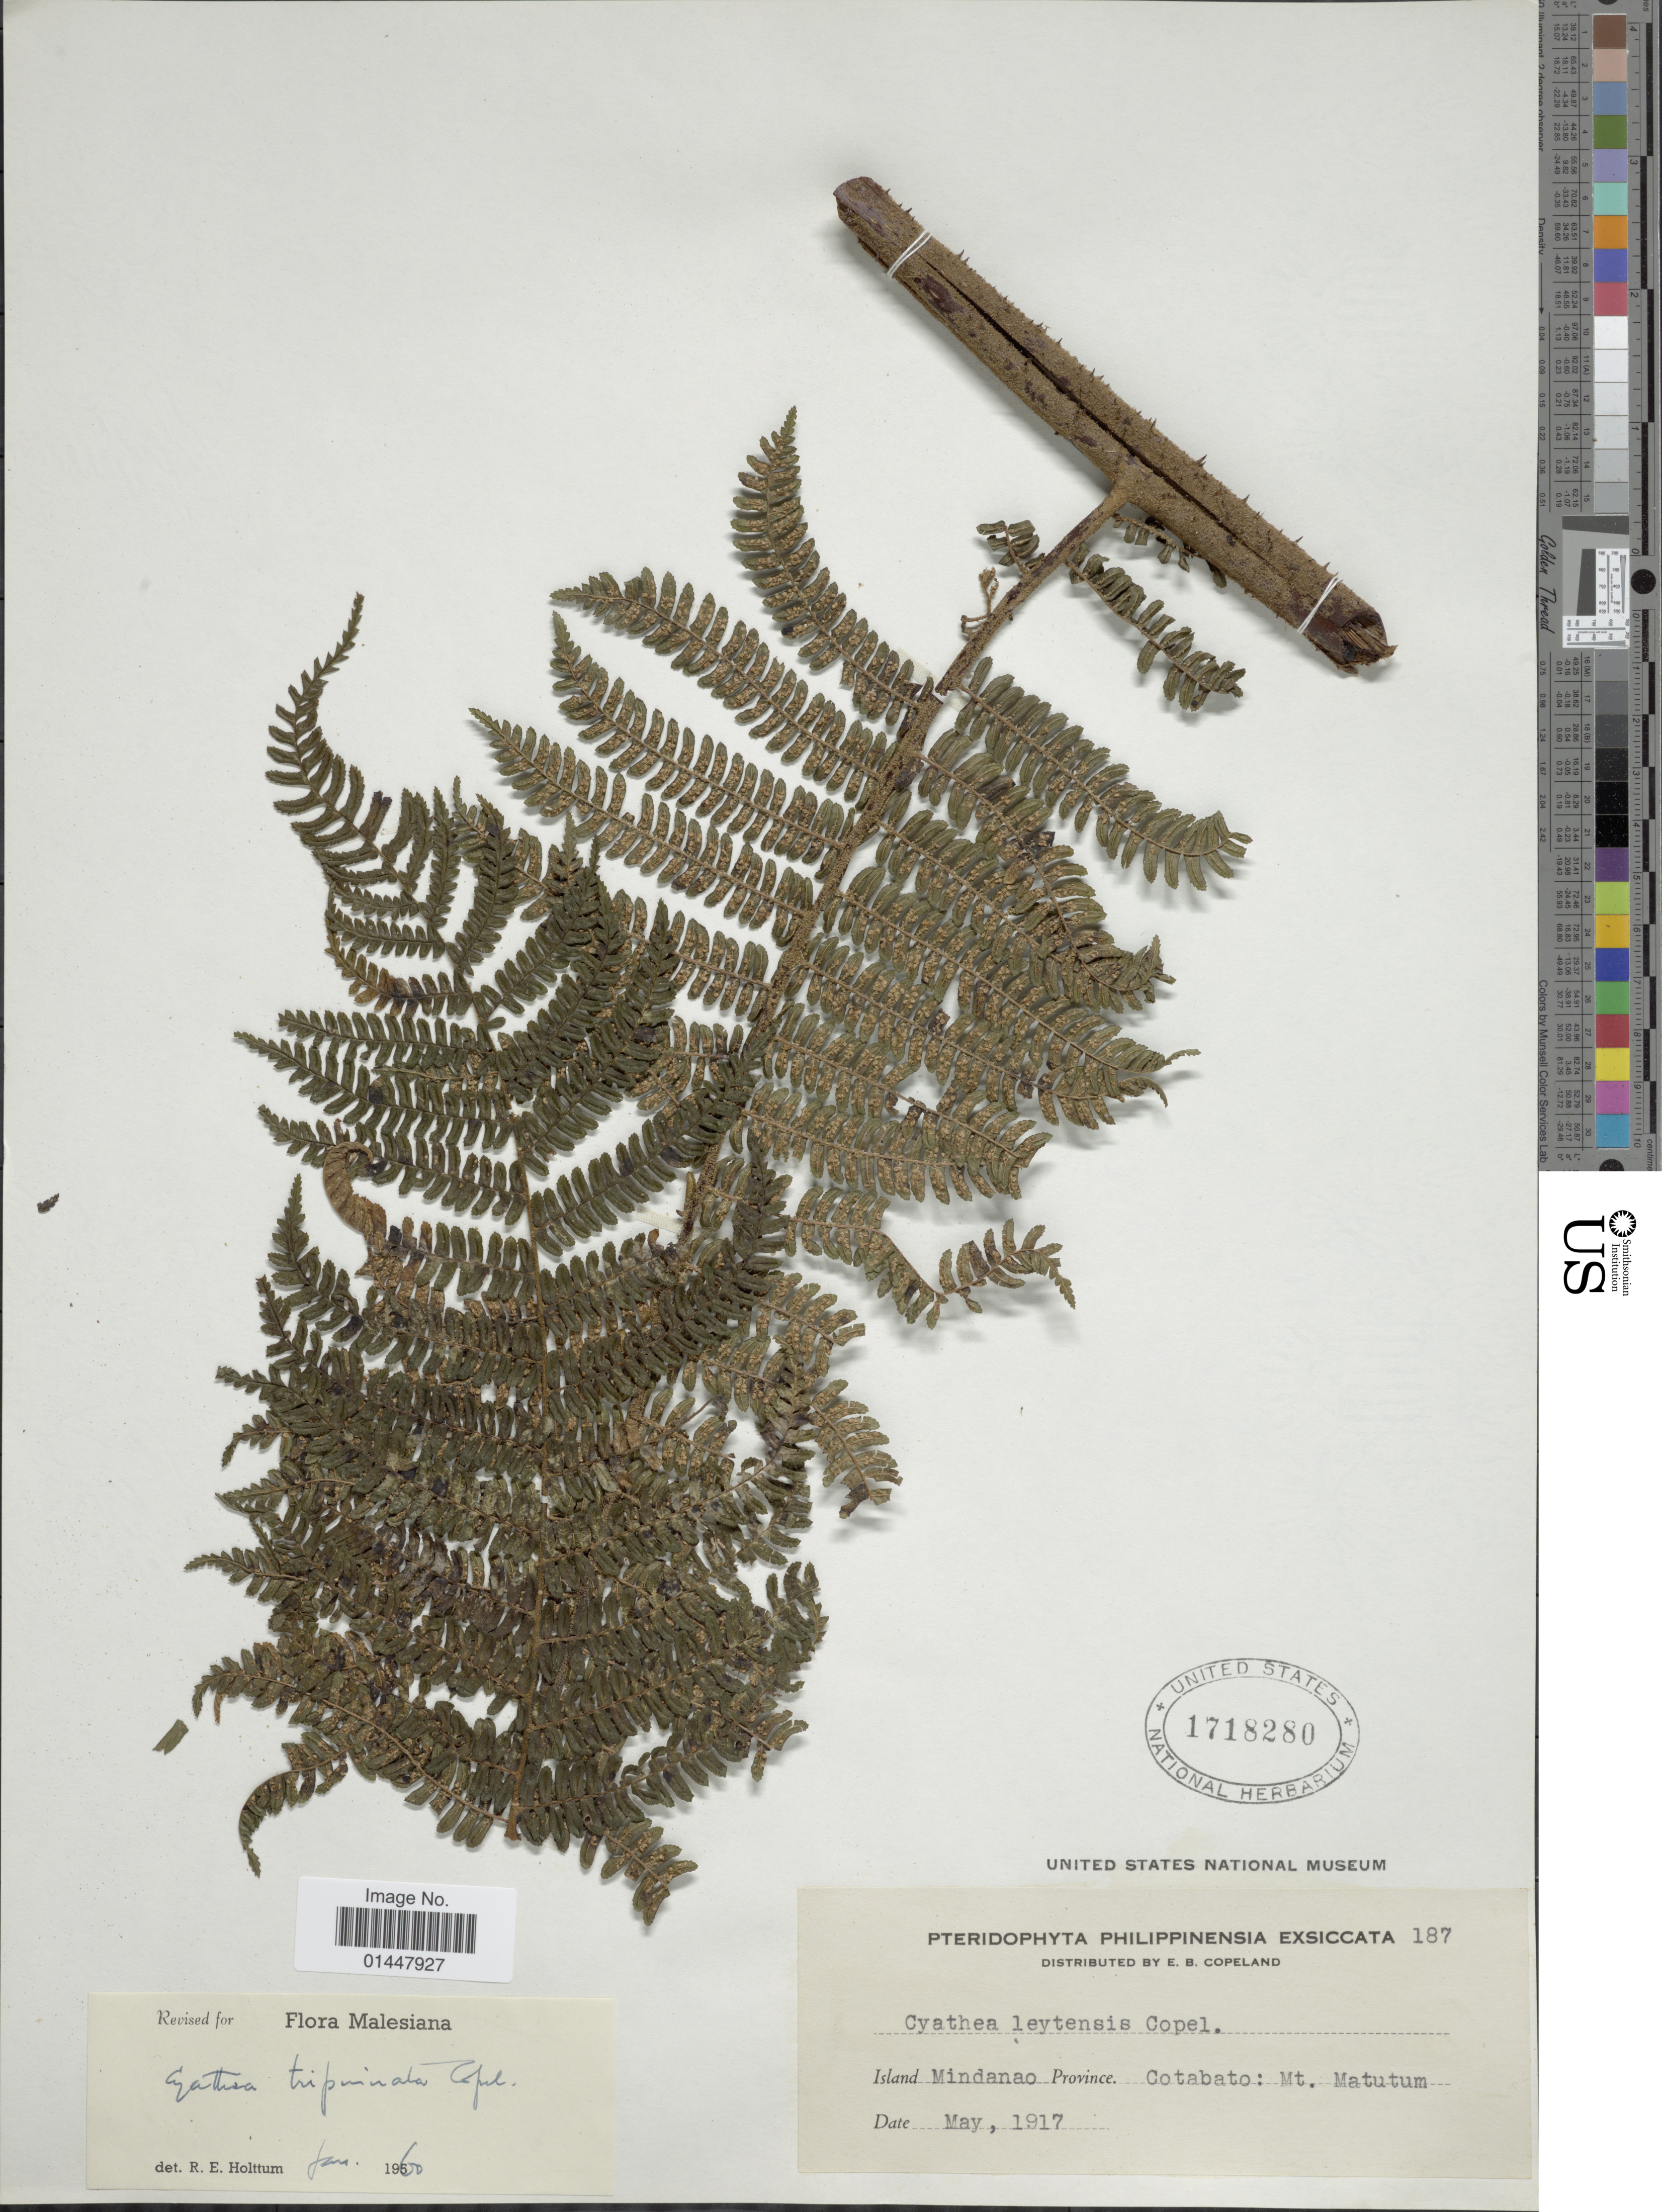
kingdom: Plantae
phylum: Tracheophyta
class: Polypodiopsida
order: Cyatheales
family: Cyatheaceae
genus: Sphaeropteris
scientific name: Sphaeropteris tripinnata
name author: (Copel.) R.M. Tryon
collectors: E. B. Copeland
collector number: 187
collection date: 1917-05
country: Philippines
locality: Islands Mindanao, province: Cotabato: Mt. Matutum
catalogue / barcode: US 1718280